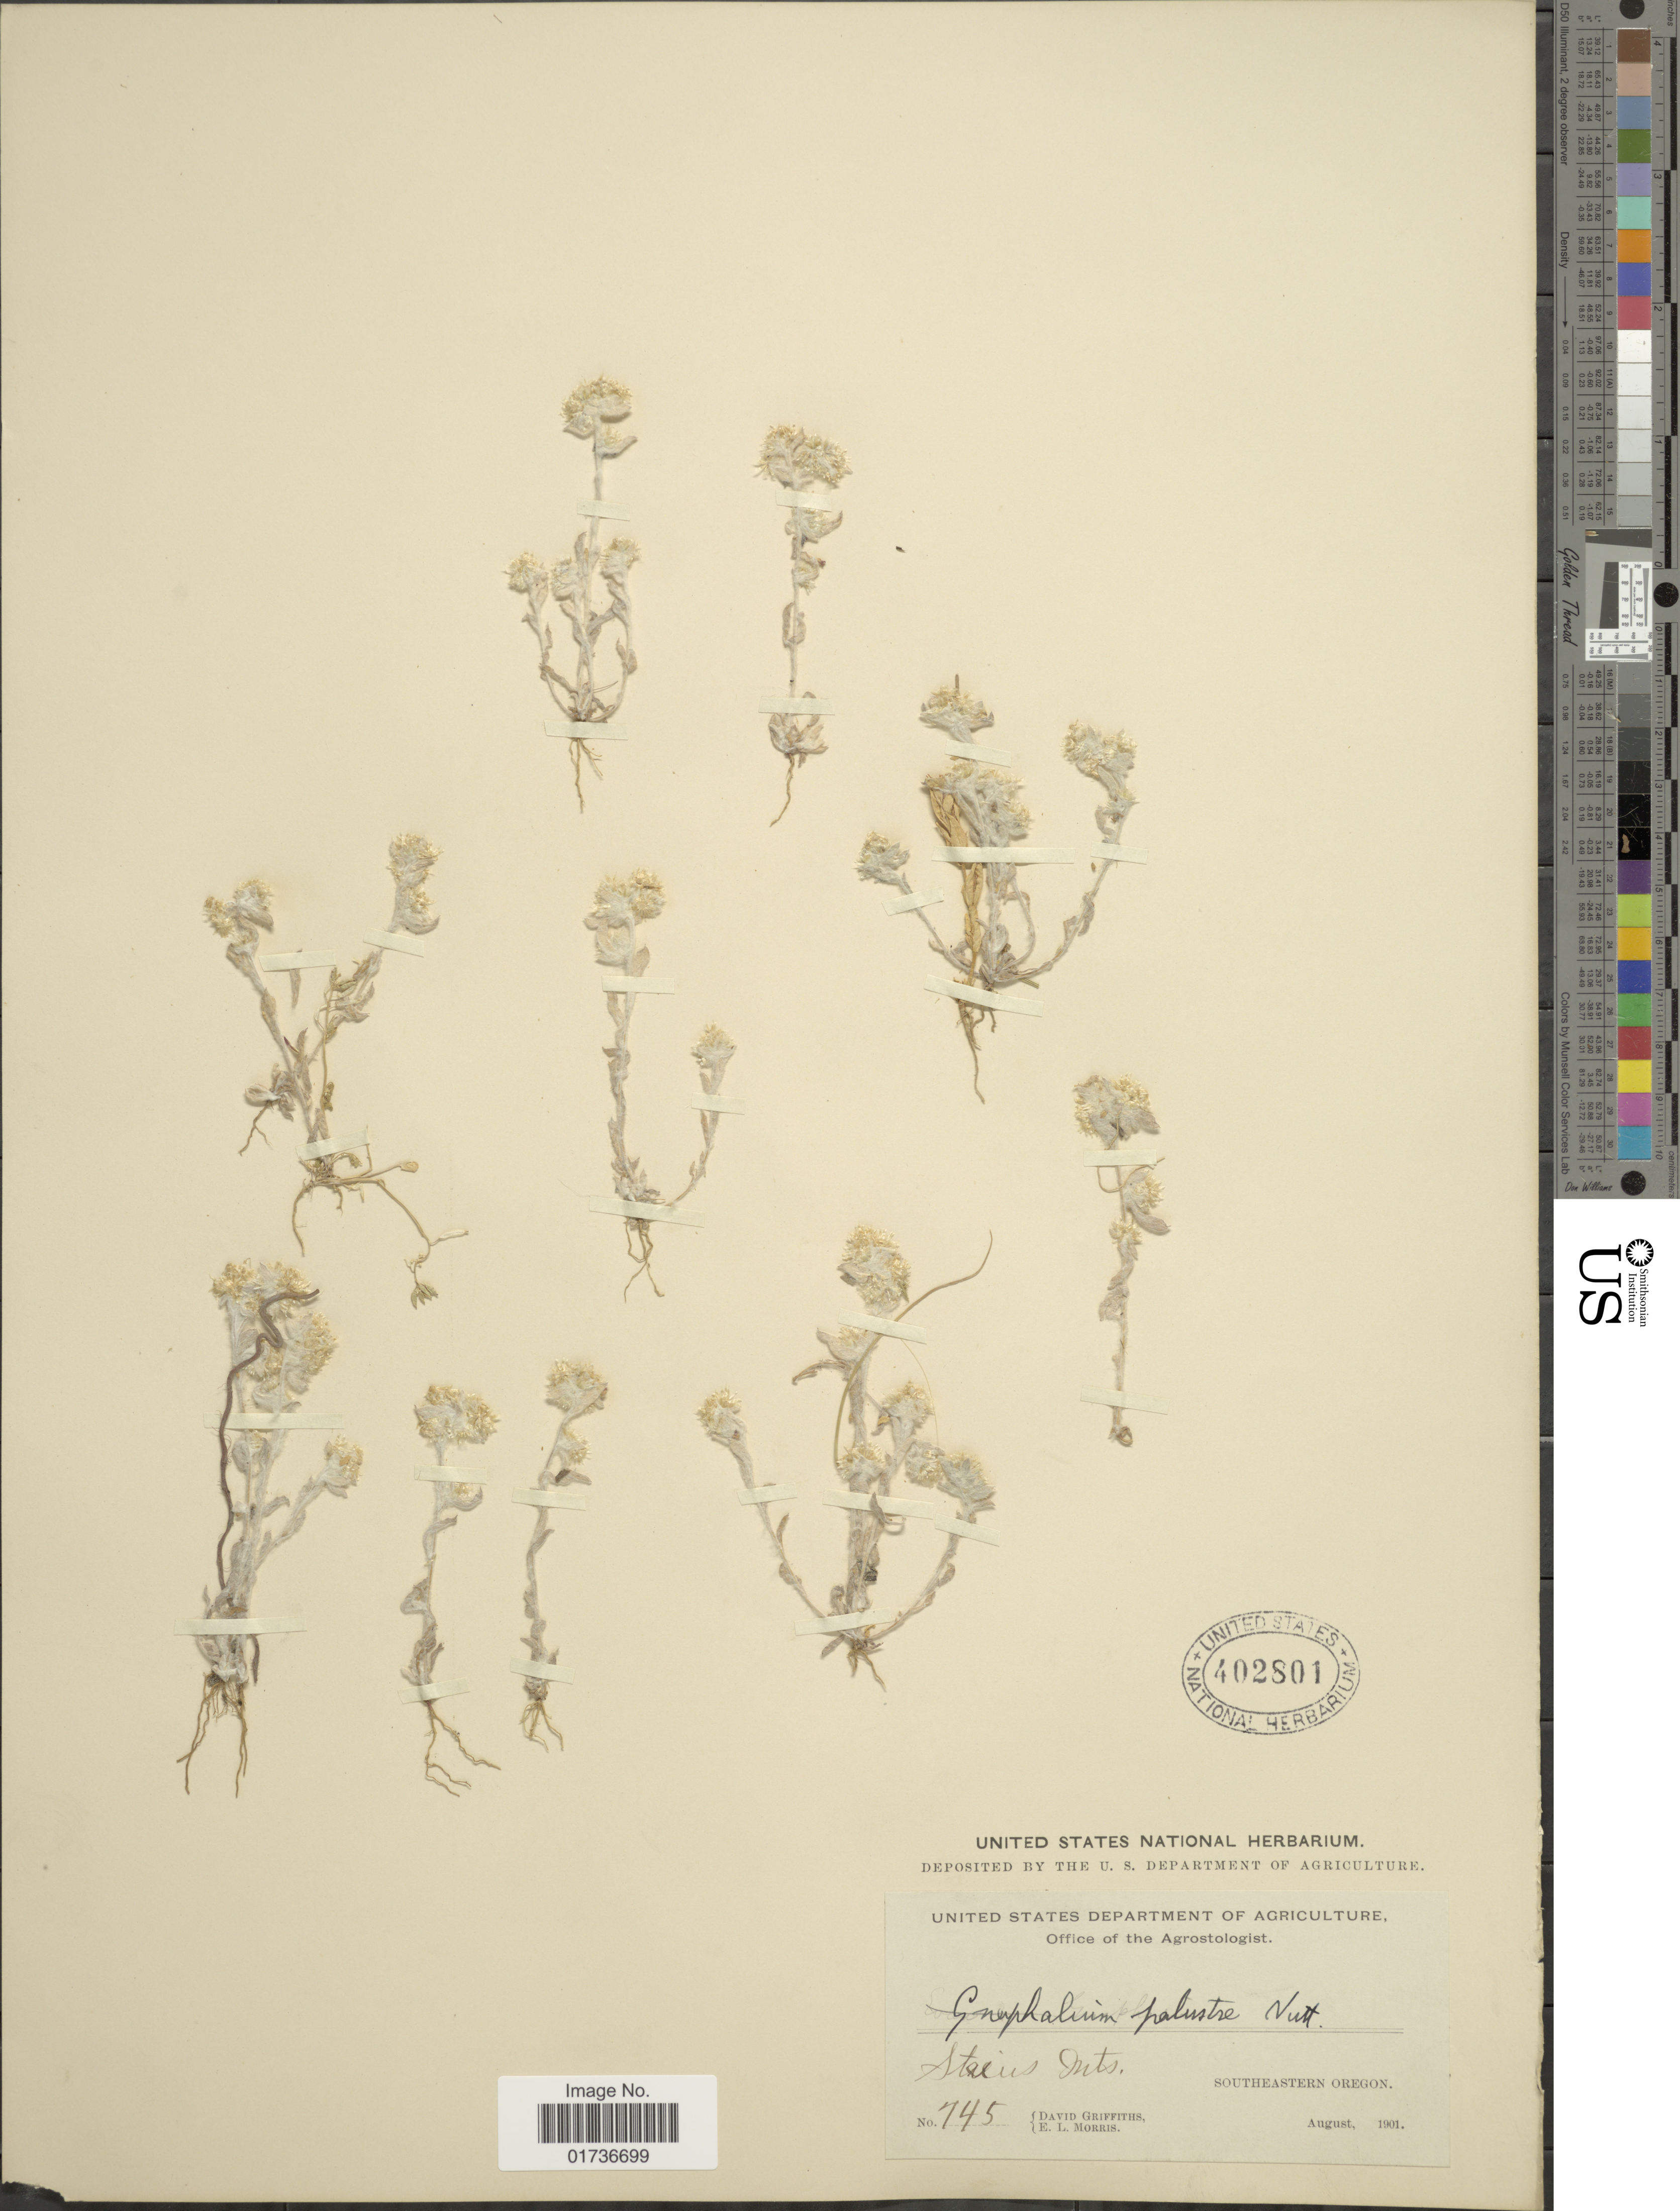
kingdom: Plantae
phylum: Tracheophyta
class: Magnoliopsida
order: Asterales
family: Asteraceae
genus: Gnaphalium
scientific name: Gnaphalium palustre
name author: Nutt.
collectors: D. Griffiths & E. Morris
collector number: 745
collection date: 1901-08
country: United States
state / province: Oregon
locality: Stacius Mts, Southeastern Oregon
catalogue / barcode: US 402801